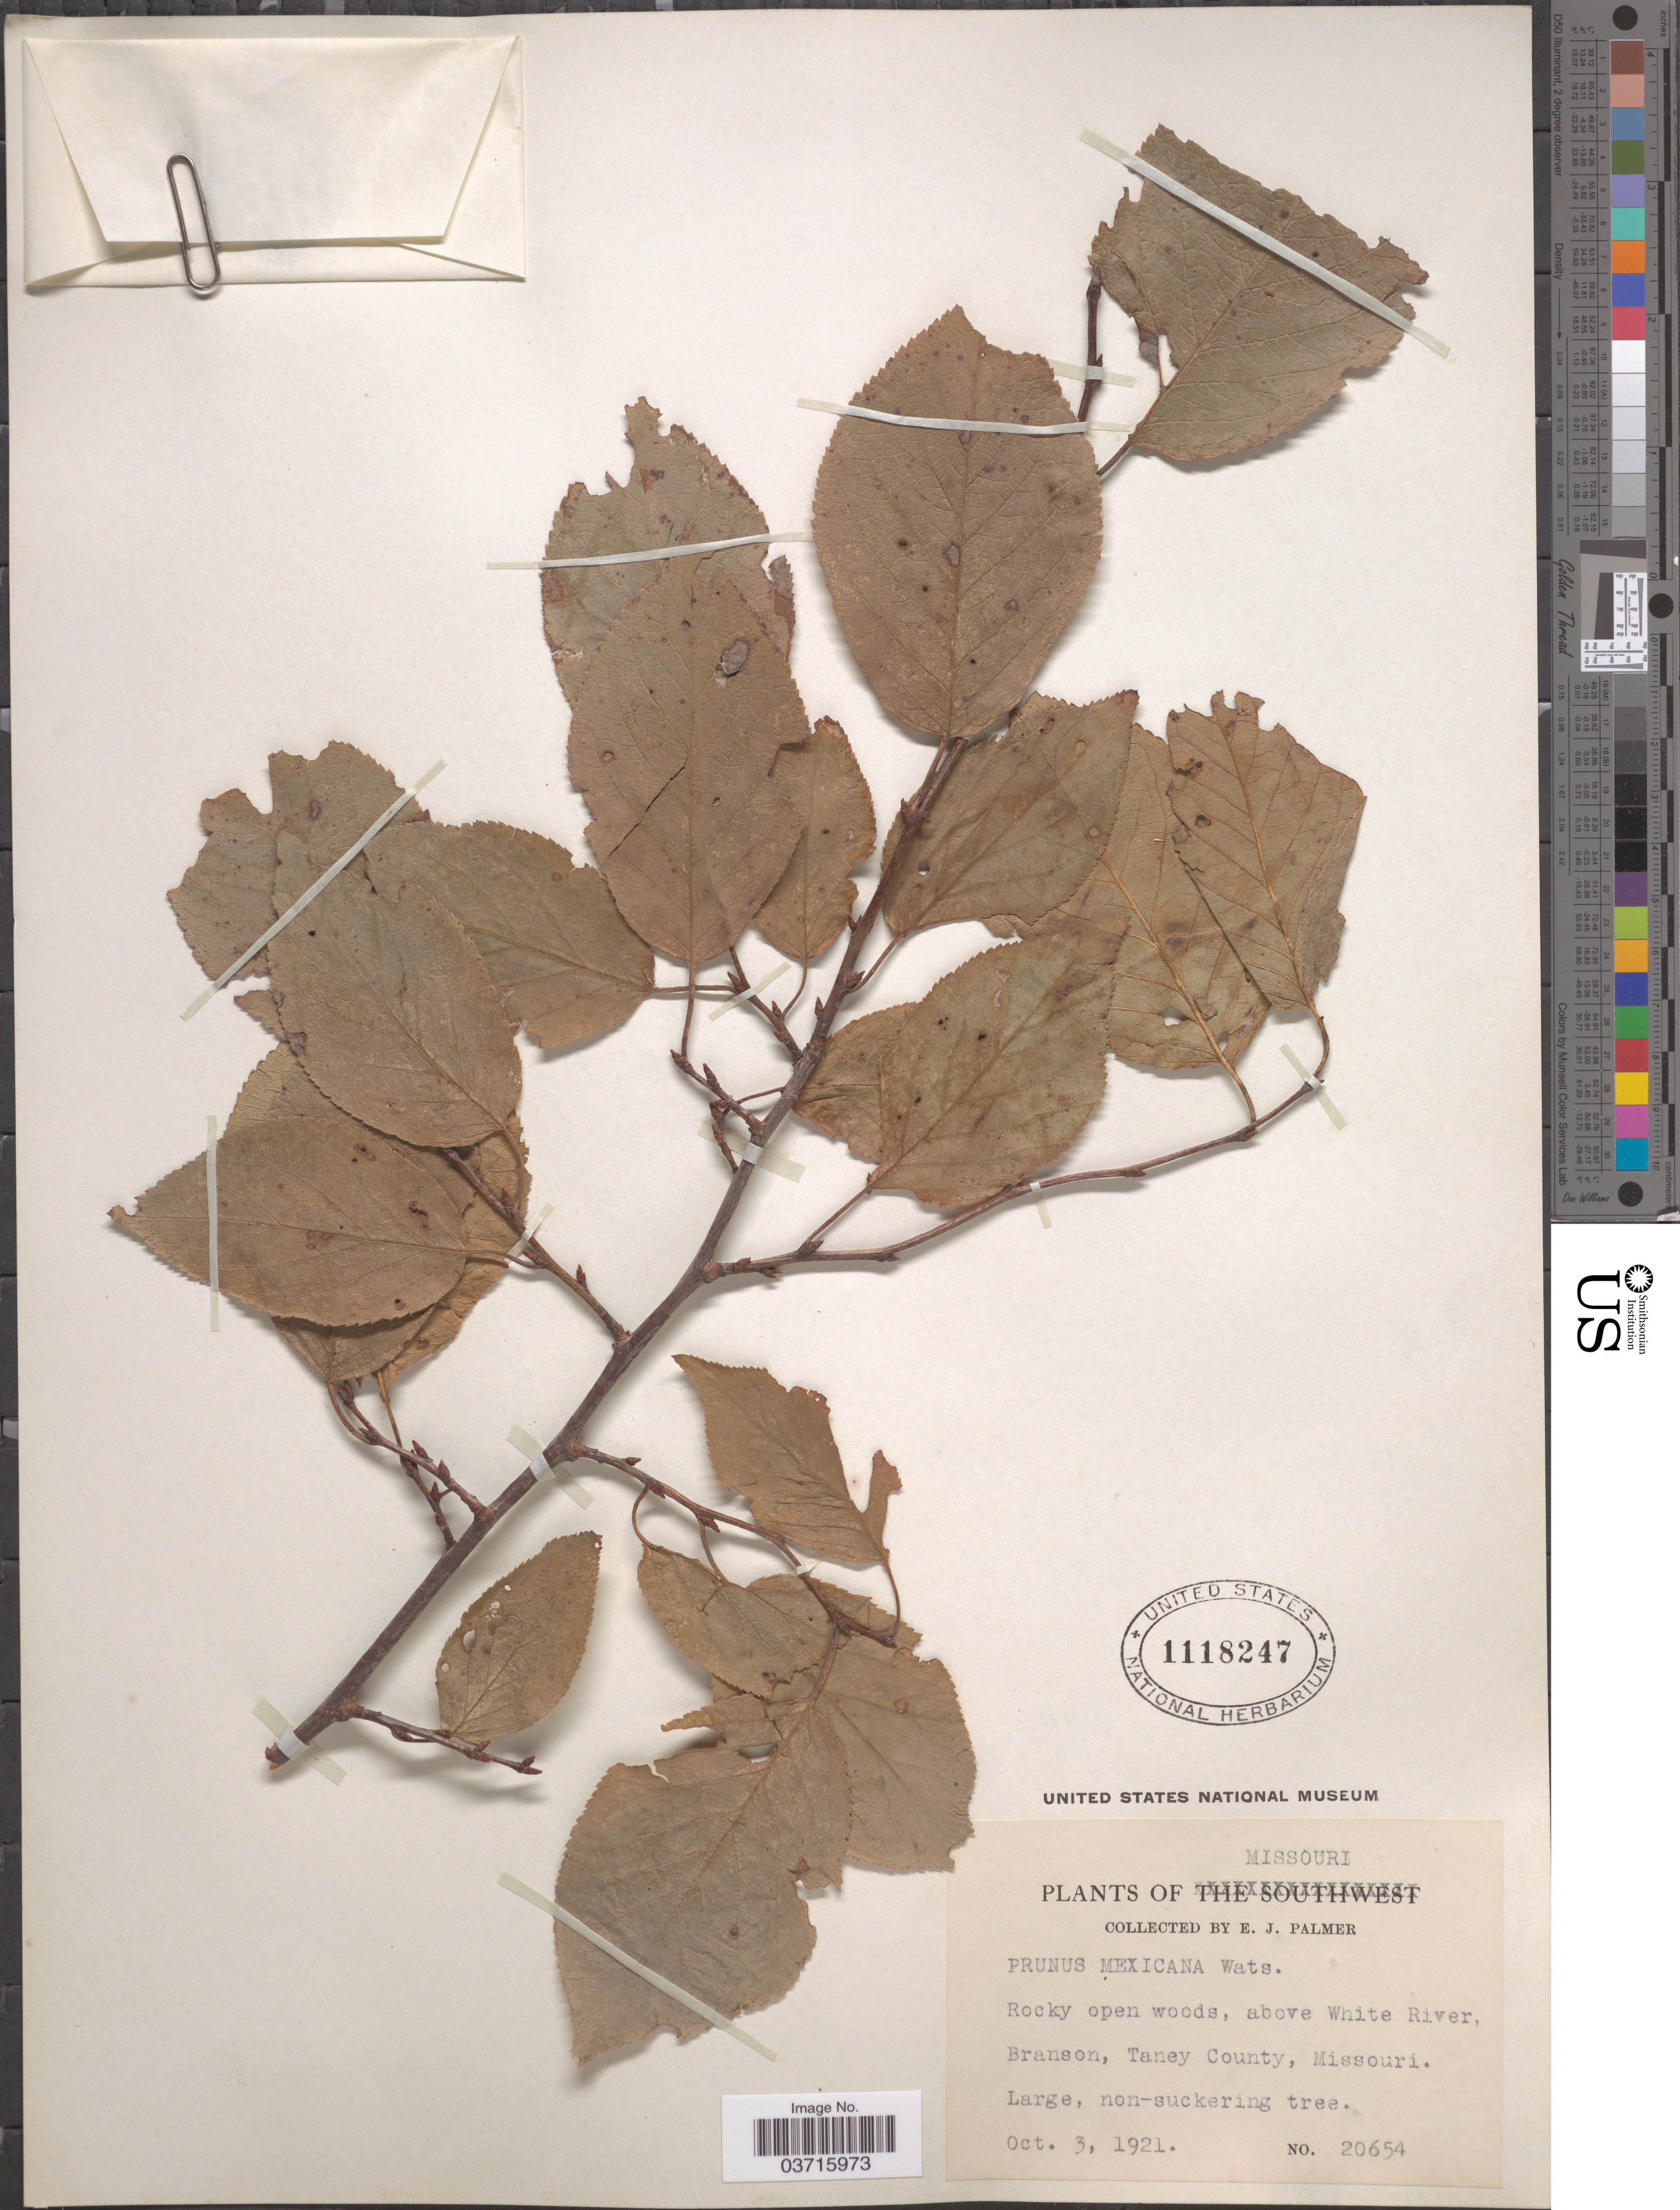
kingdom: Plantae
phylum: Tracheophyta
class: Magnoliopsida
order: Rosales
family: Rosaceae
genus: Prunus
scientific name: Prunus mexicana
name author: S. Watson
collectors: E. J. Palmer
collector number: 20654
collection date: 1921-10-03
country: United States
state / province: Missouri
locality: Rocky open woods, above White River, Branson, Taney County.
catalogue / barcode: US 1118247